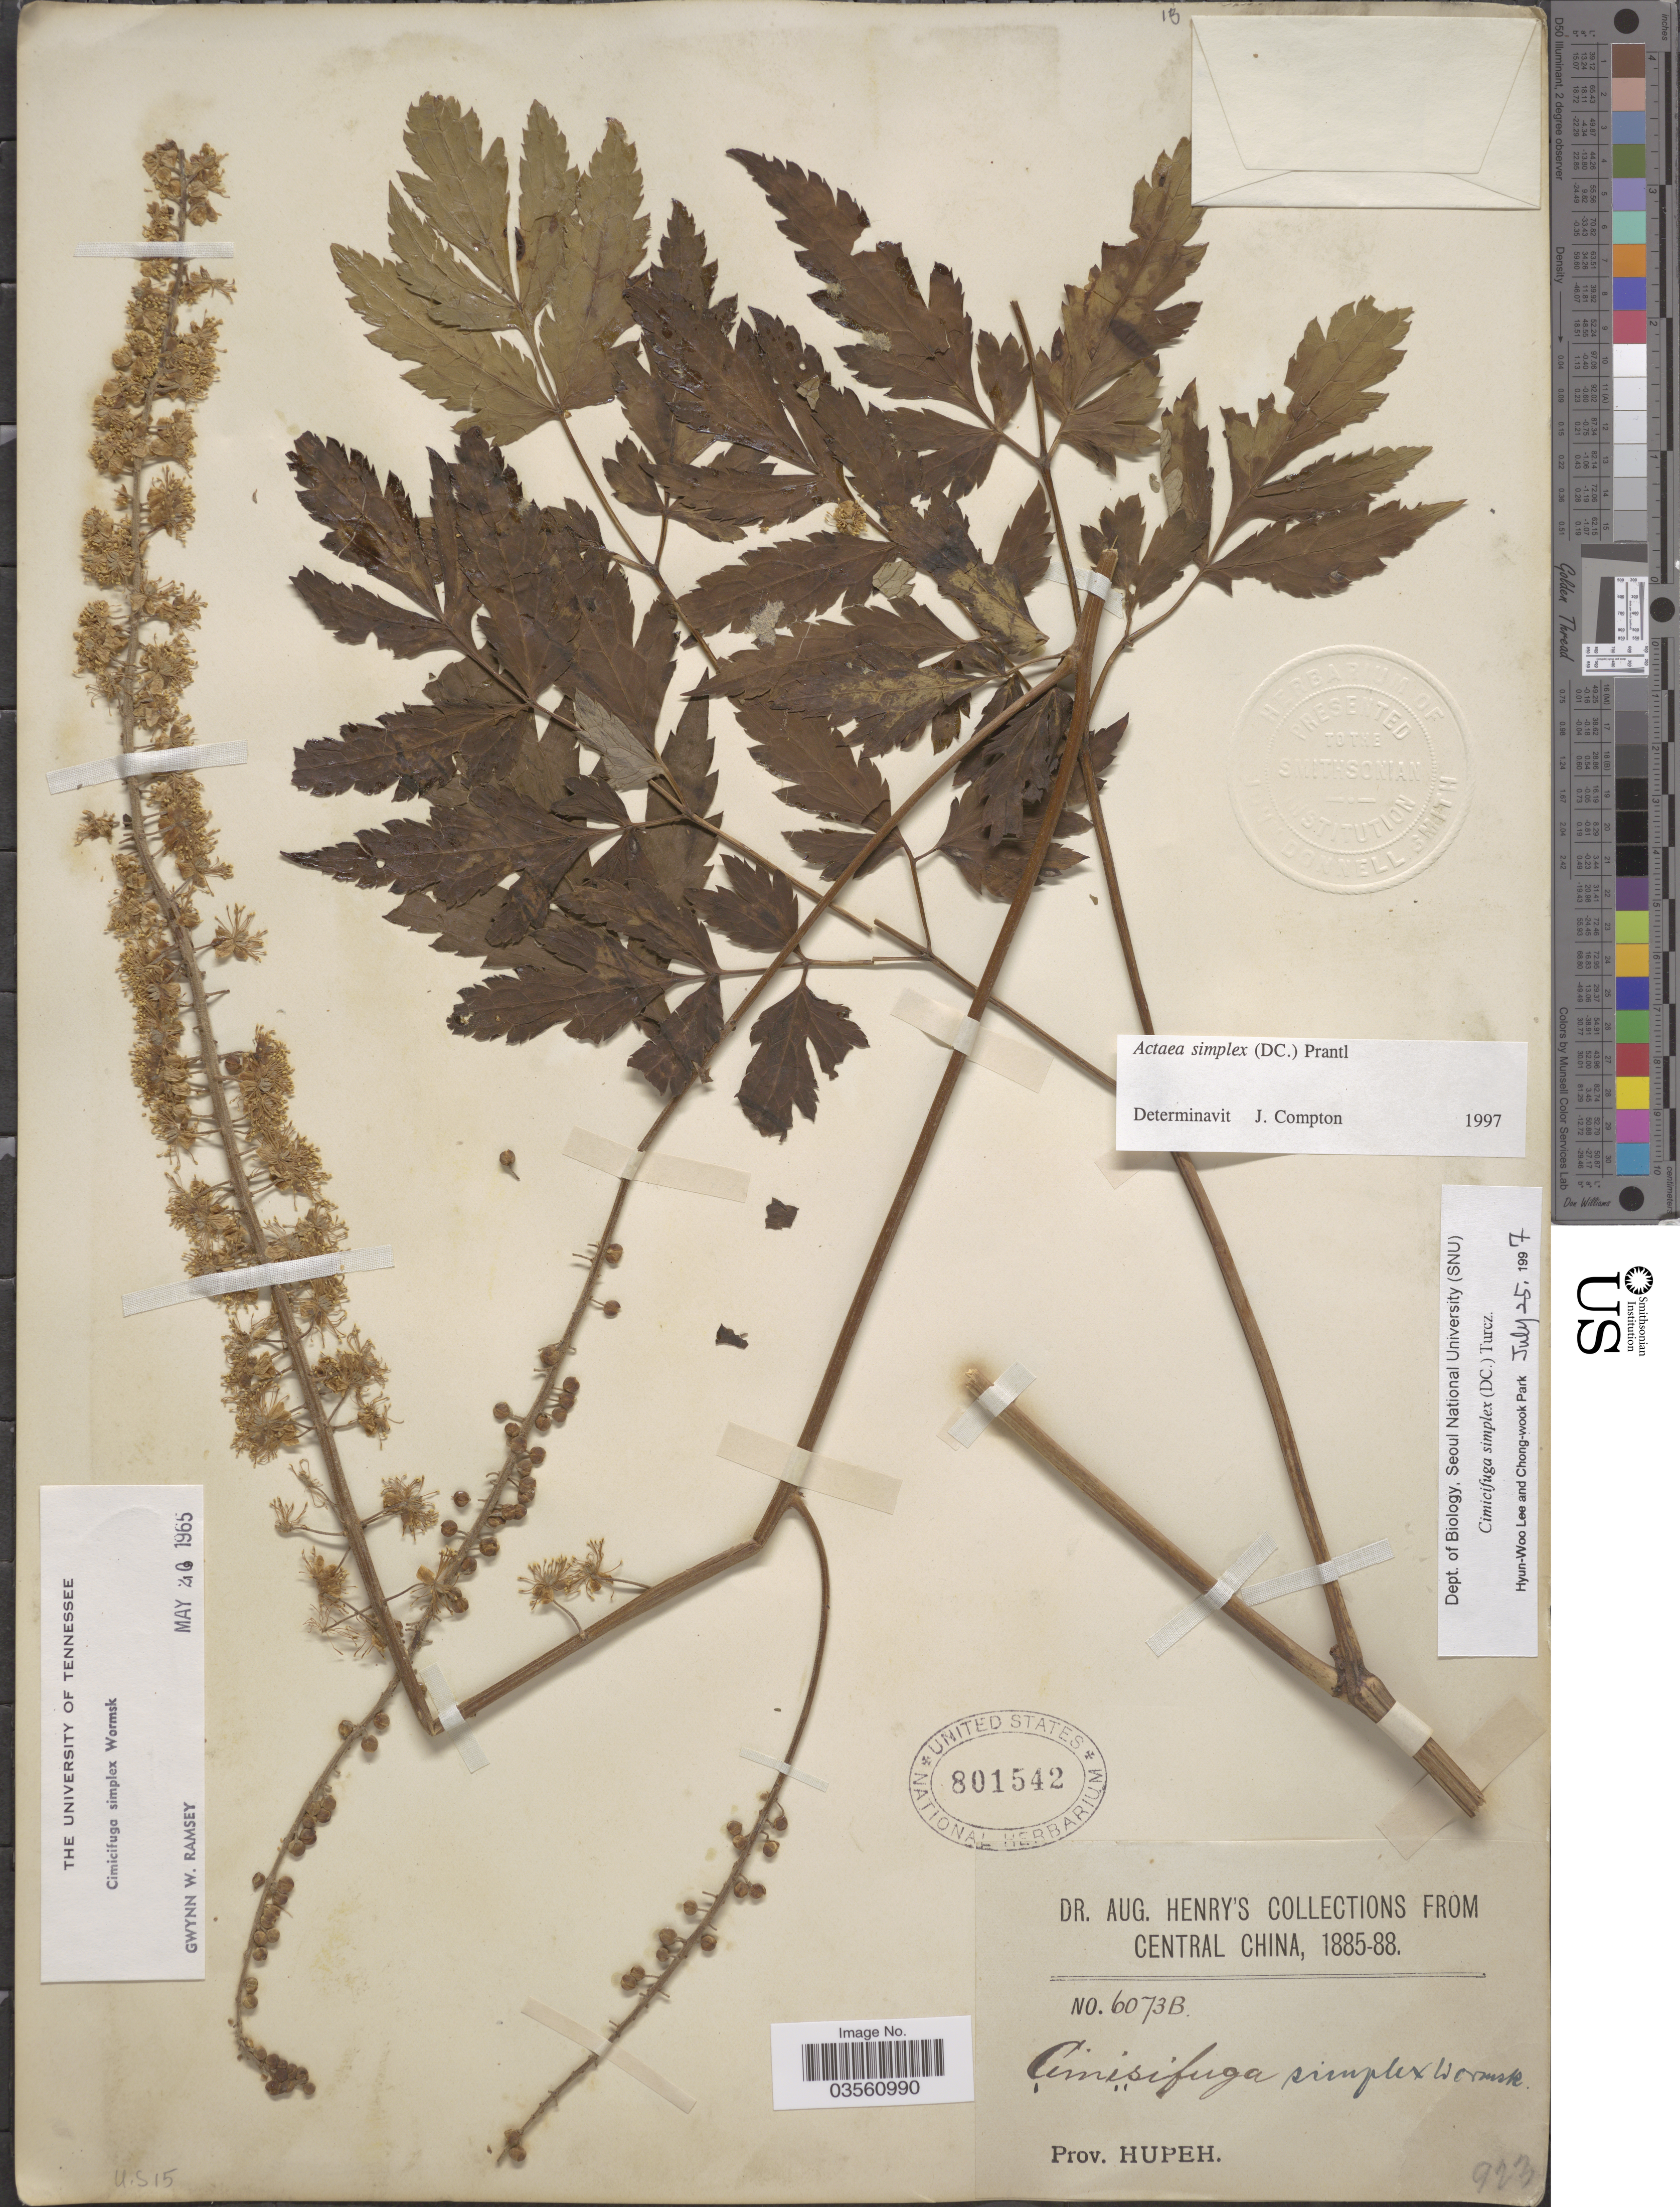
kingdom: Plantae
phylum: Tracheophyta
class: Magnoliopsida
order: Ranunculales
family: Ranunculaceae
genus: Actaea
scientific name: Actaea simplex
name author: (DC.) Wormsk. ex Prantl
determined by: Compton, J. A.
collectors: A. Henry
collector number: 6073 B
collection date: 1885/1888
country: China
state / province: Hubei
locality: Central China. Prov. Hupeh.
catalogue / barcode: US 801542